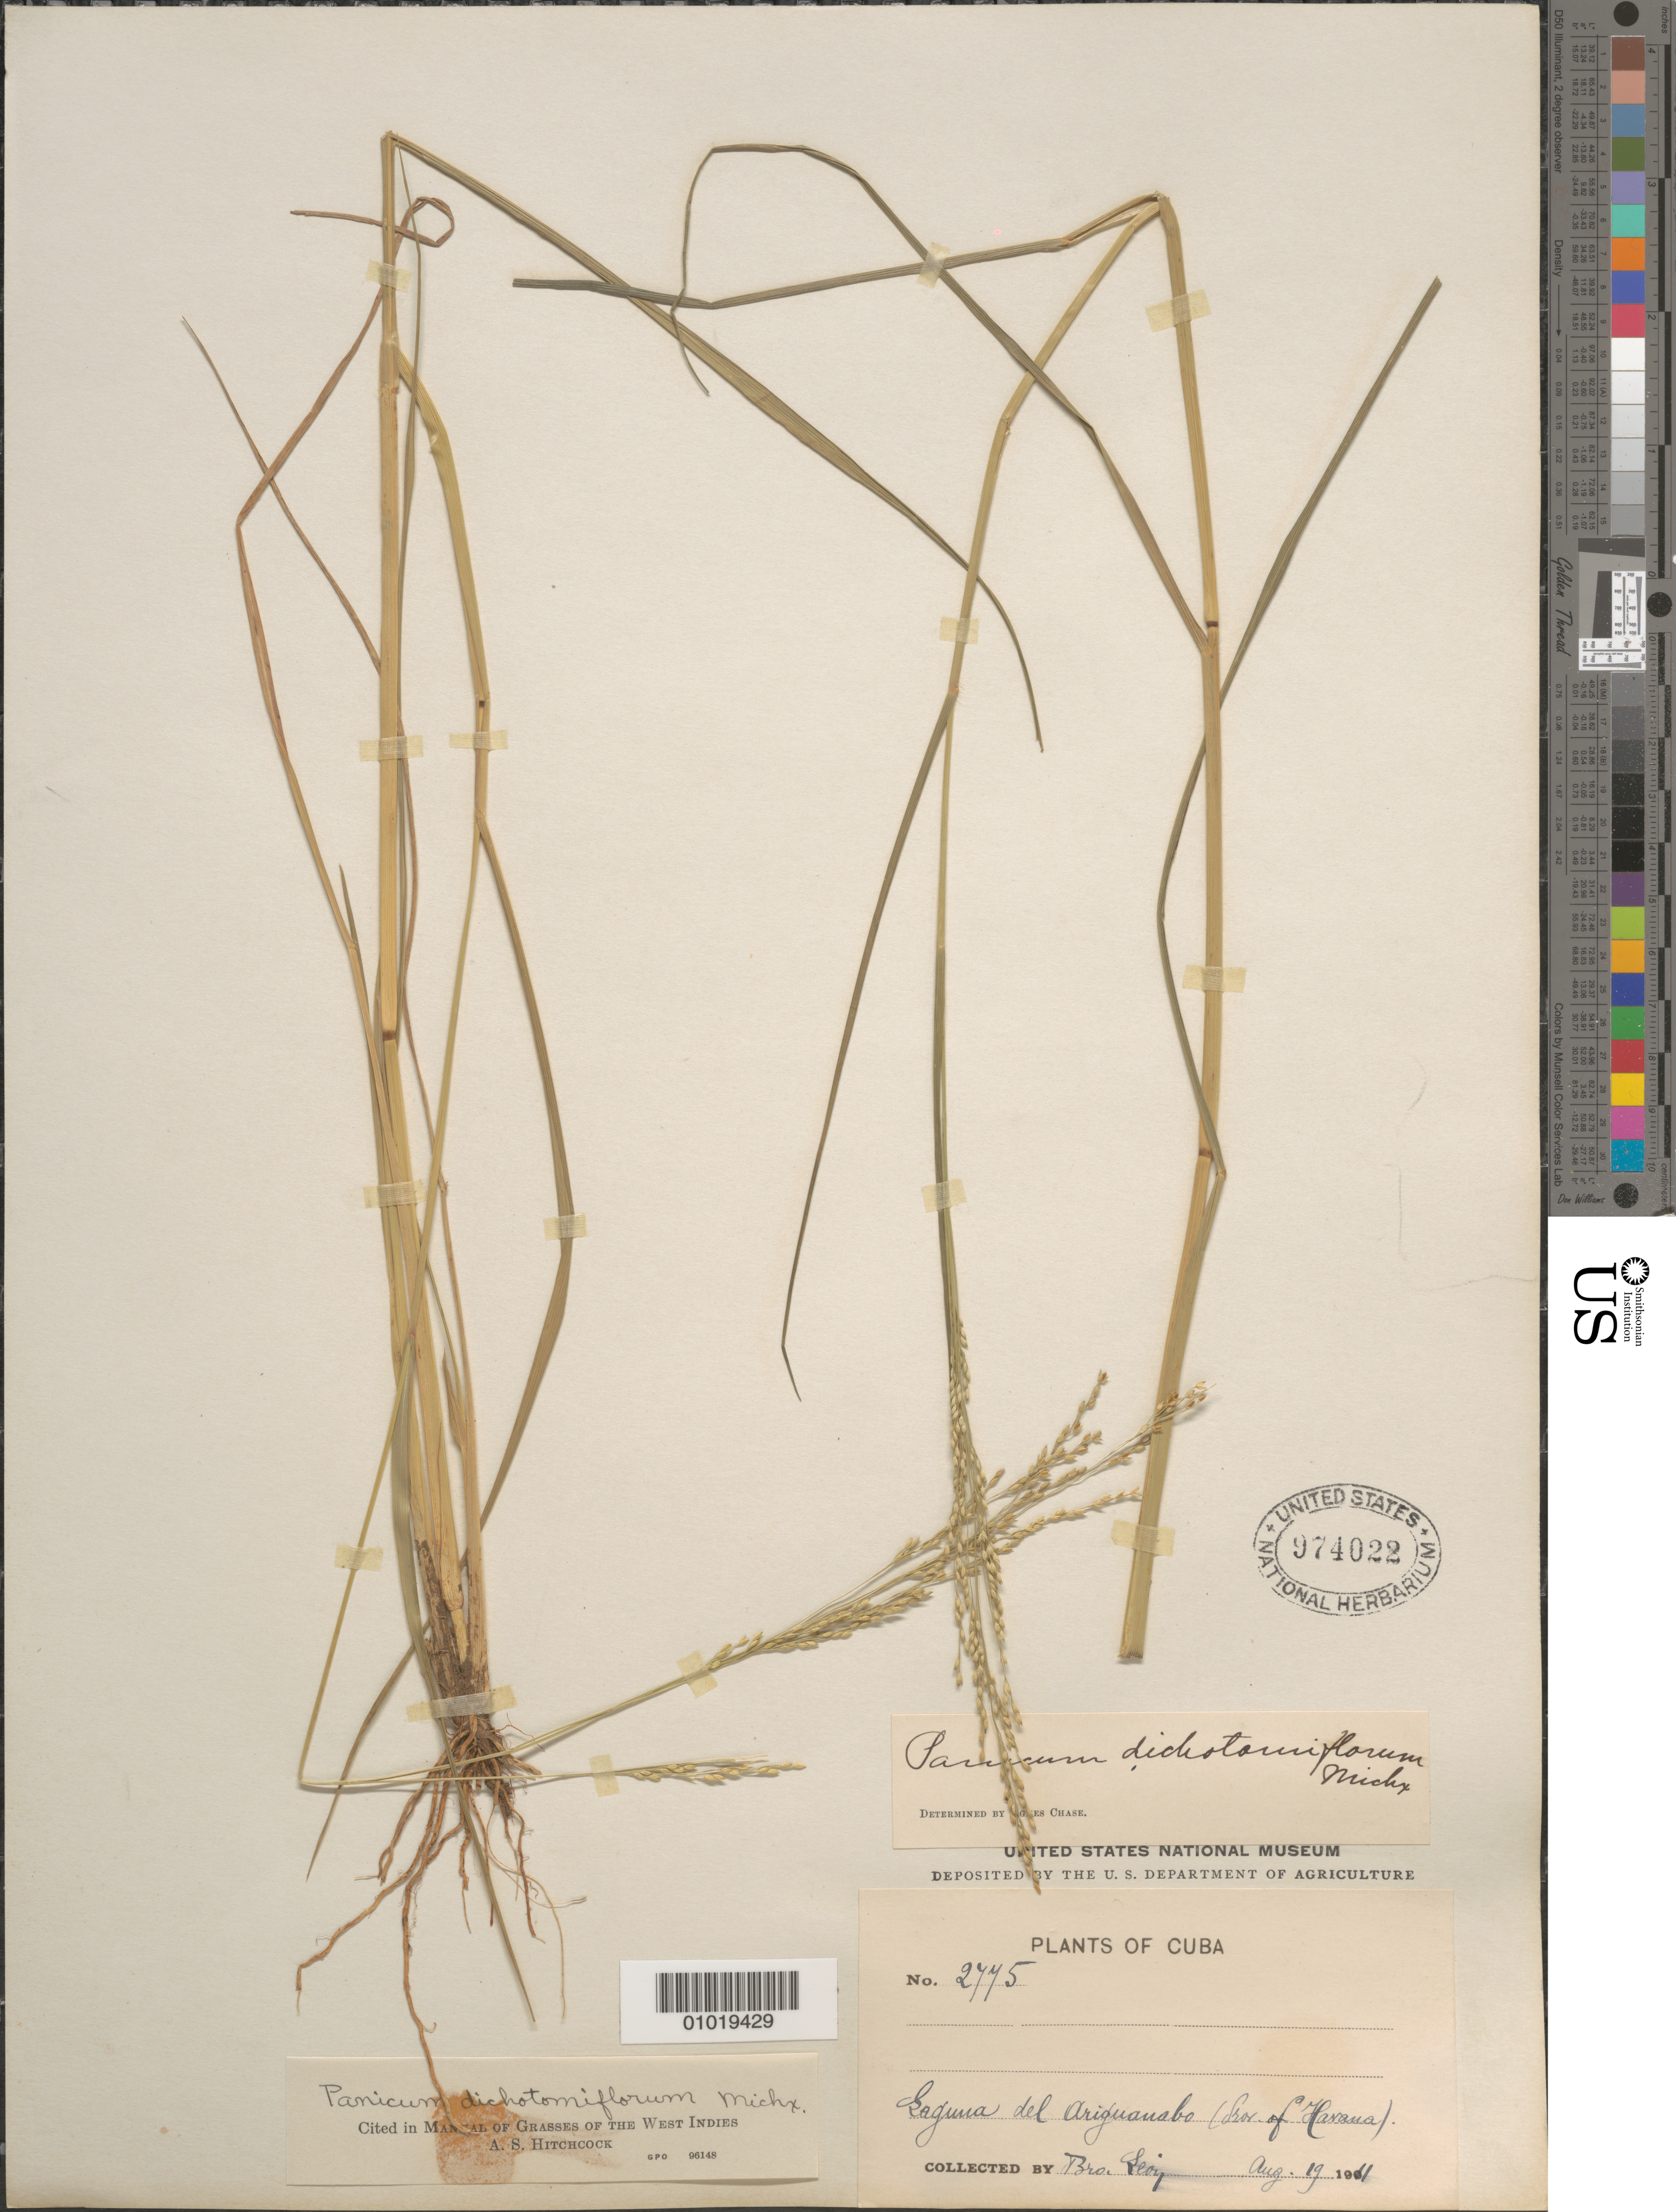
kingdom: Plantae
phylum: Tracheophyta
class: Liliopsida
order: Poales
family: Poaceae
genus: Panicum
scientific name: Panicum dichotomiflorum subsp. dichotomiflorum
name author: Michx.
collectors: Bro. León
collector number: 2775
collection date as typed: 19 Aug 1911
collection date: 1911-08-19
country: Cuba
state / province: La Habana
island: Cuba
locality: Laguna de Ariguanabo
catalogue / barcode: US 974022